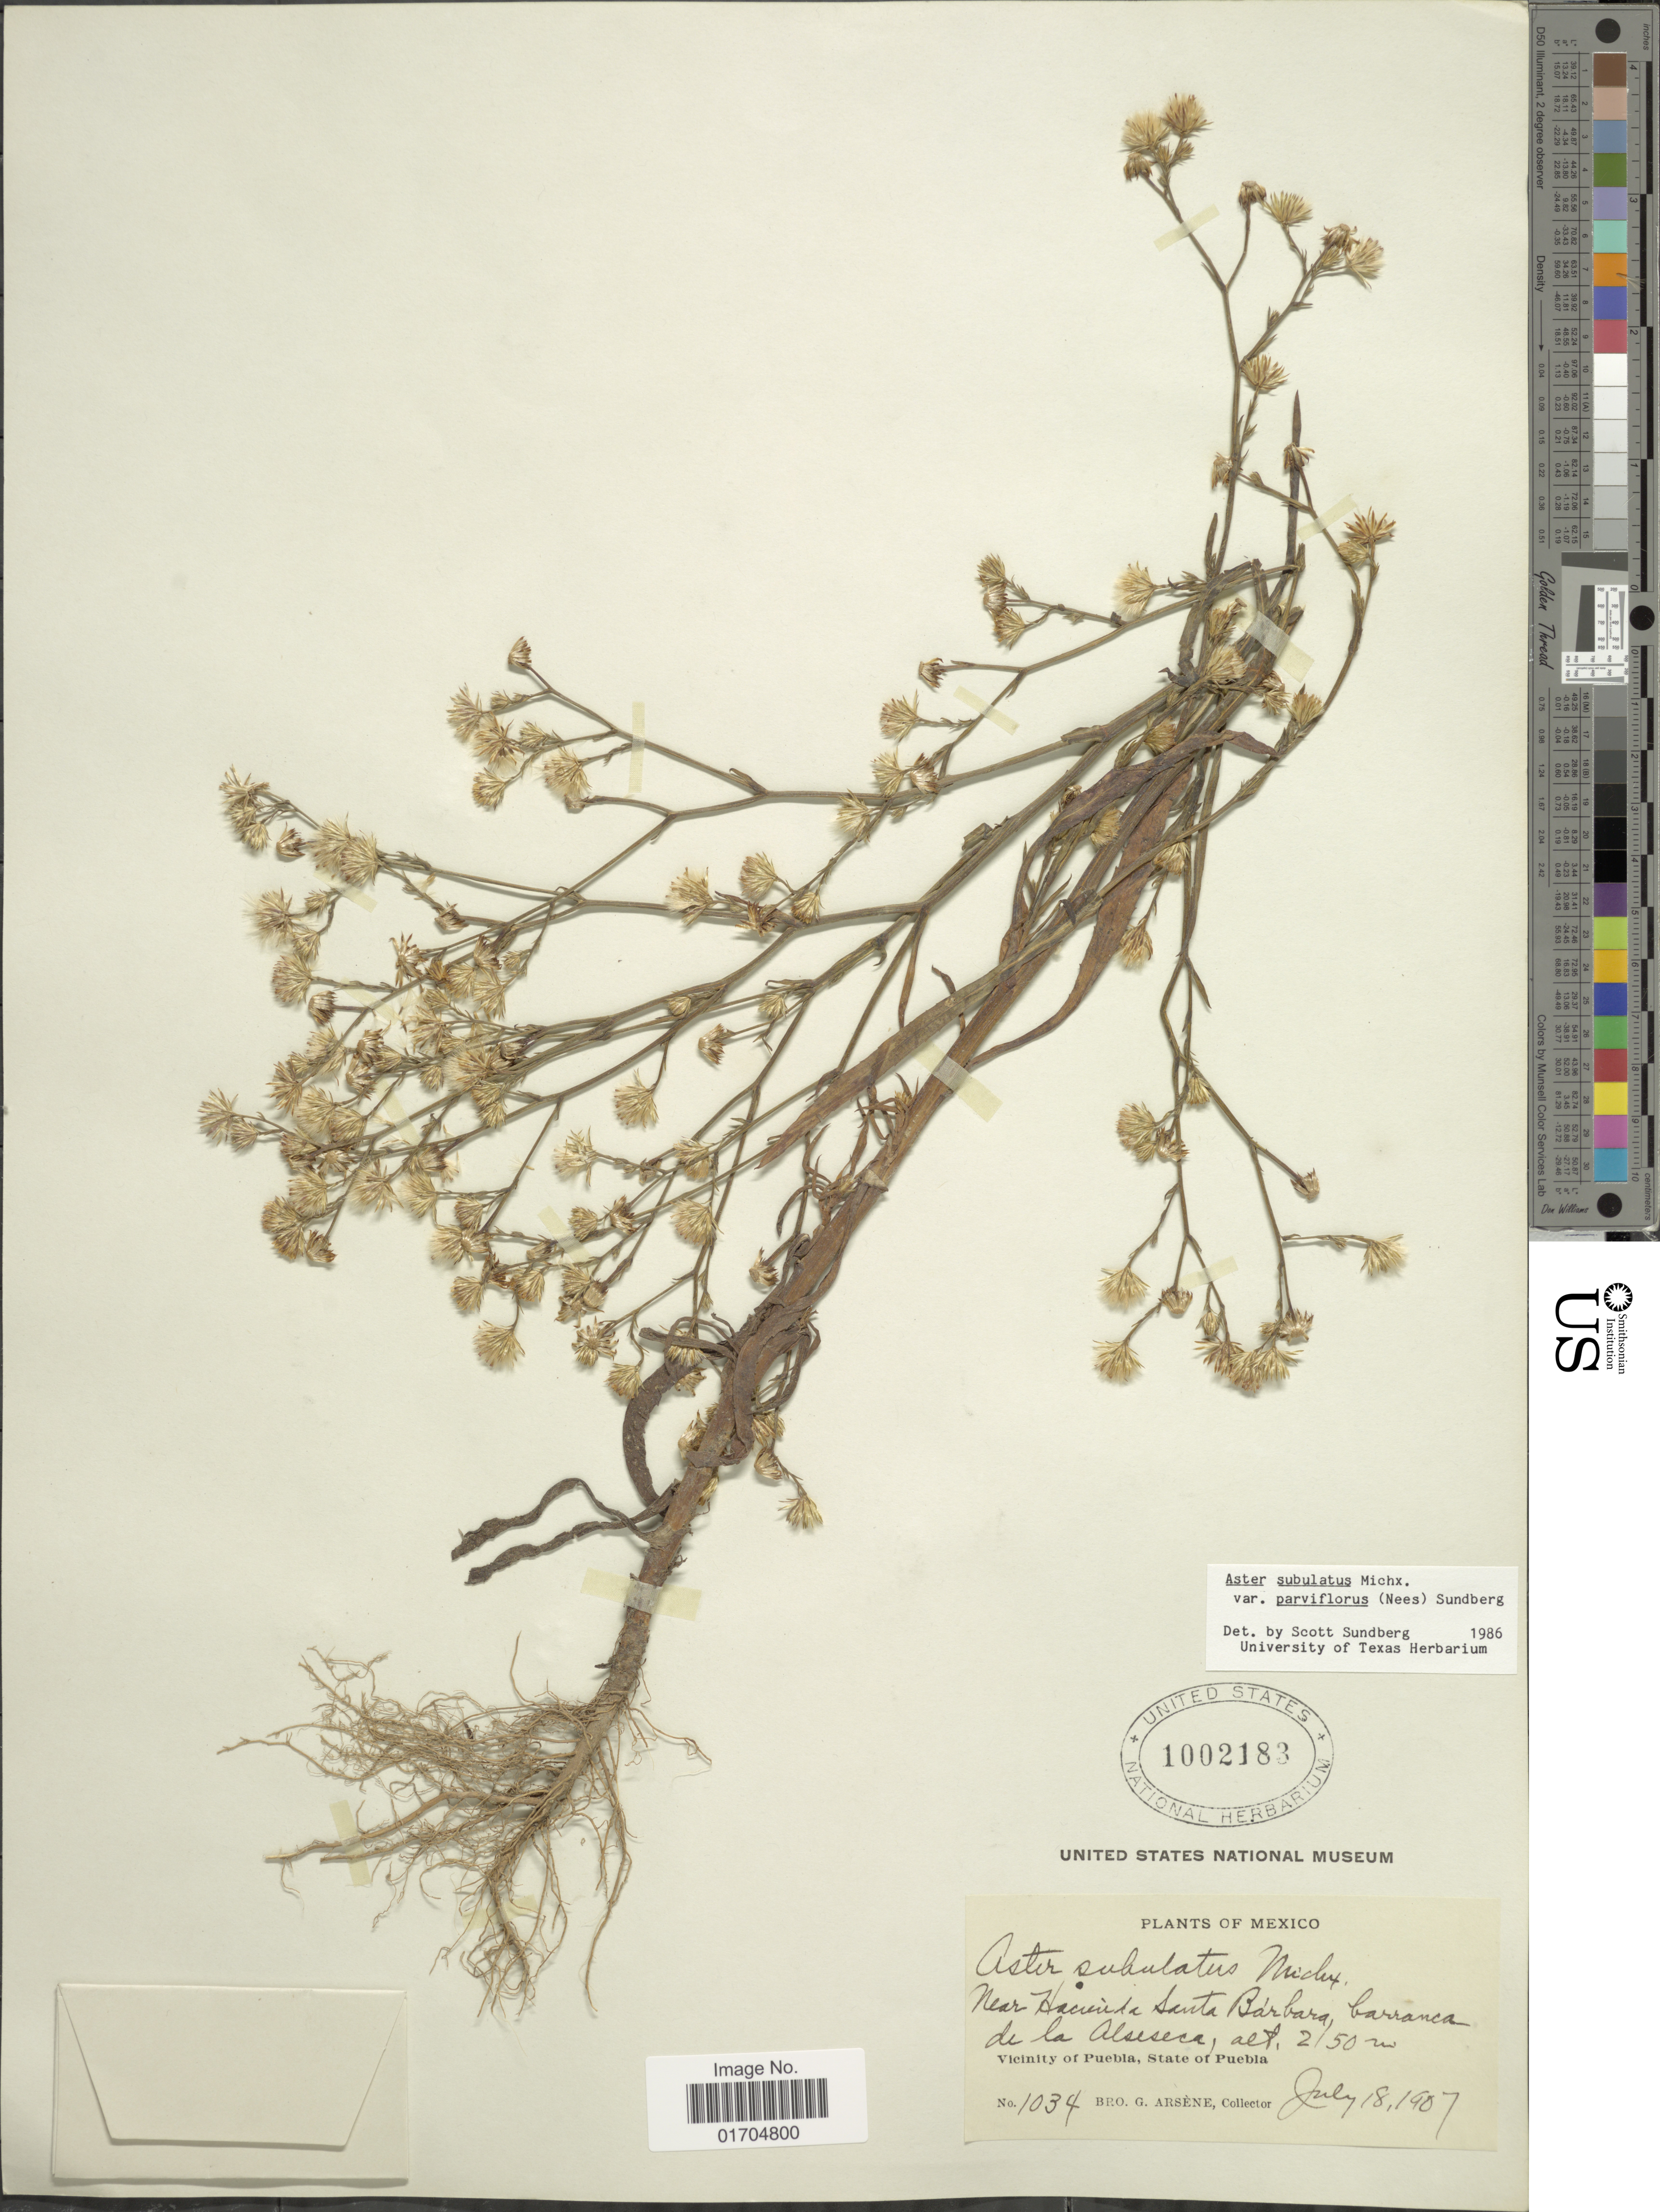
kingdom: Plantae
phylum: Tracheophyta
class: Magnoliopsida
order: Asterales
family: Asteraceae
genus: Symphyotrichum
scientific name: Symphyotrichum subulatum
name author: (Michx.) G.L. Nesom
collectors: Bro. G. Arsène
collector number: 1034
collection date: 1907-07-18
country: Mexico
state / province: Puebla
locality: Near Hacienda Santa Bárbara, barranca de la Alseseca, Vicinity of Puebla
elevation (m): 2150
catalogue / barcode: US 1002183